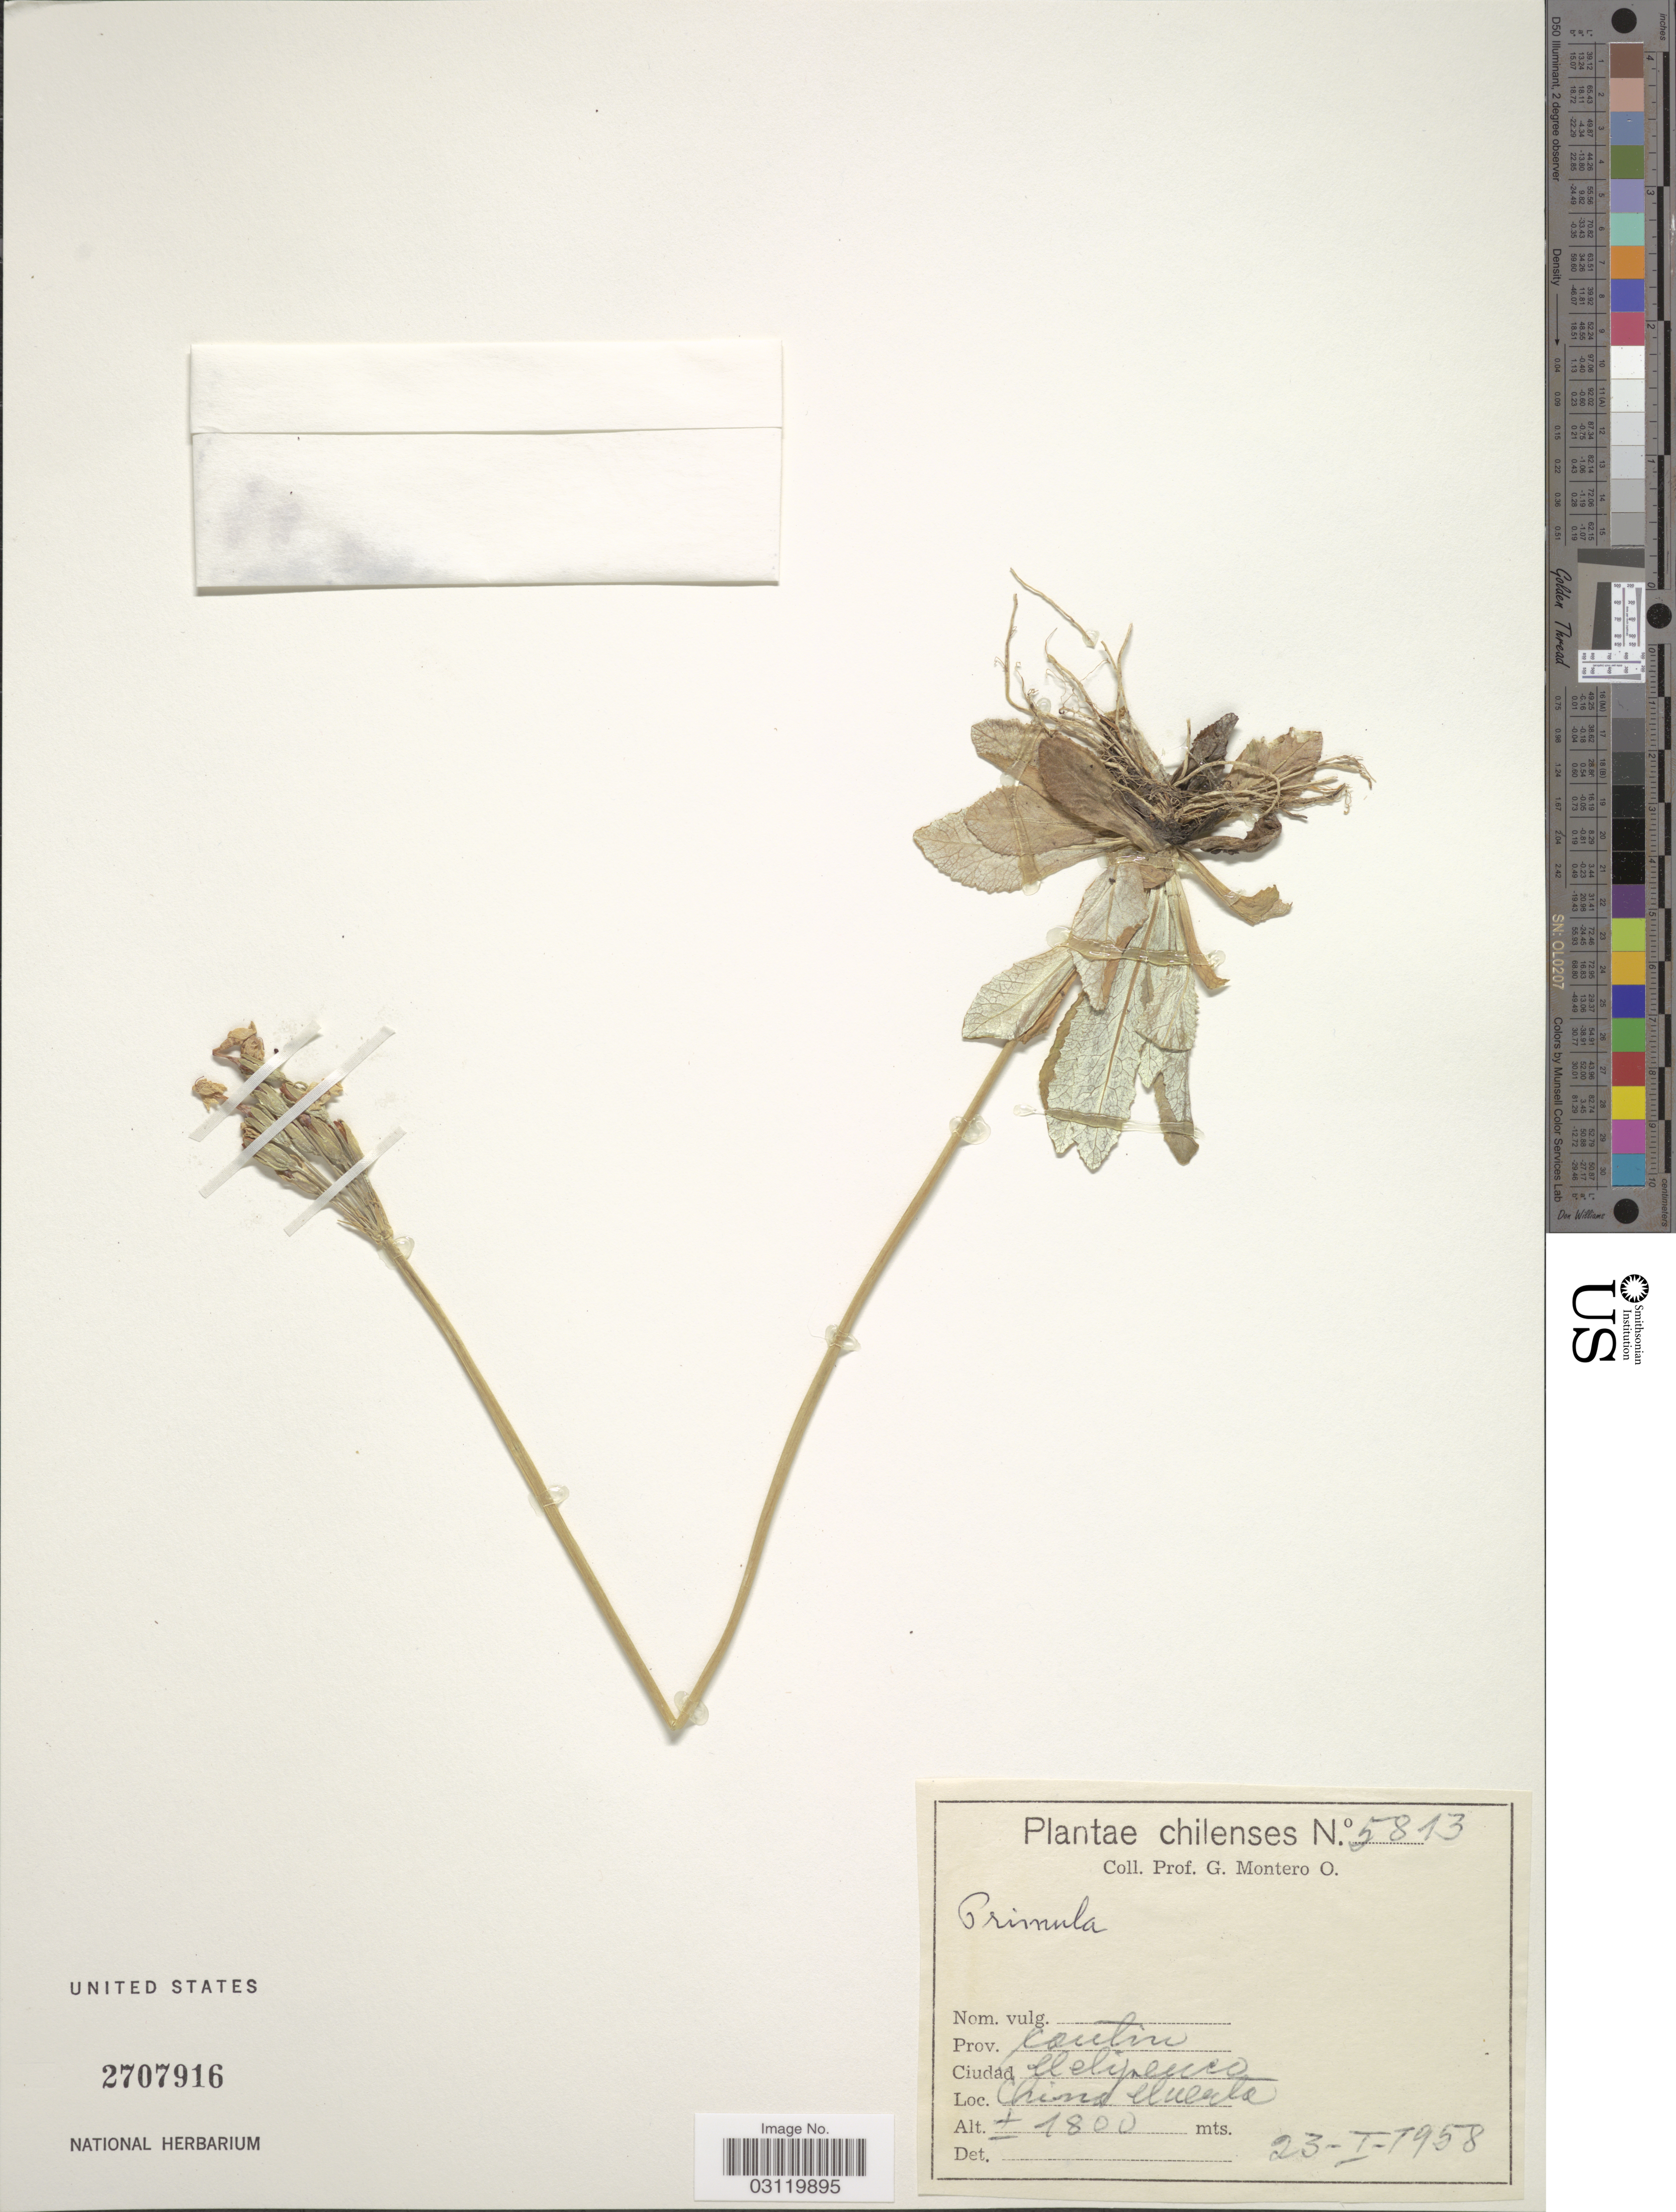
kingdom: Plantae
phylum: Tracheophyta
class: Magnoliopsida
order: Ericales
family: Primulaceae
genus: Primula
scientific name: Primula sp.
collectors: G. Montero O.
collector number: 5813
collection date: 1958-01-23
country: Chile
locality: Prov. Cautin, Ciudad Melipueco, China Muerta.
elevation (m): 1800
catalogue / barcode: US 2707916